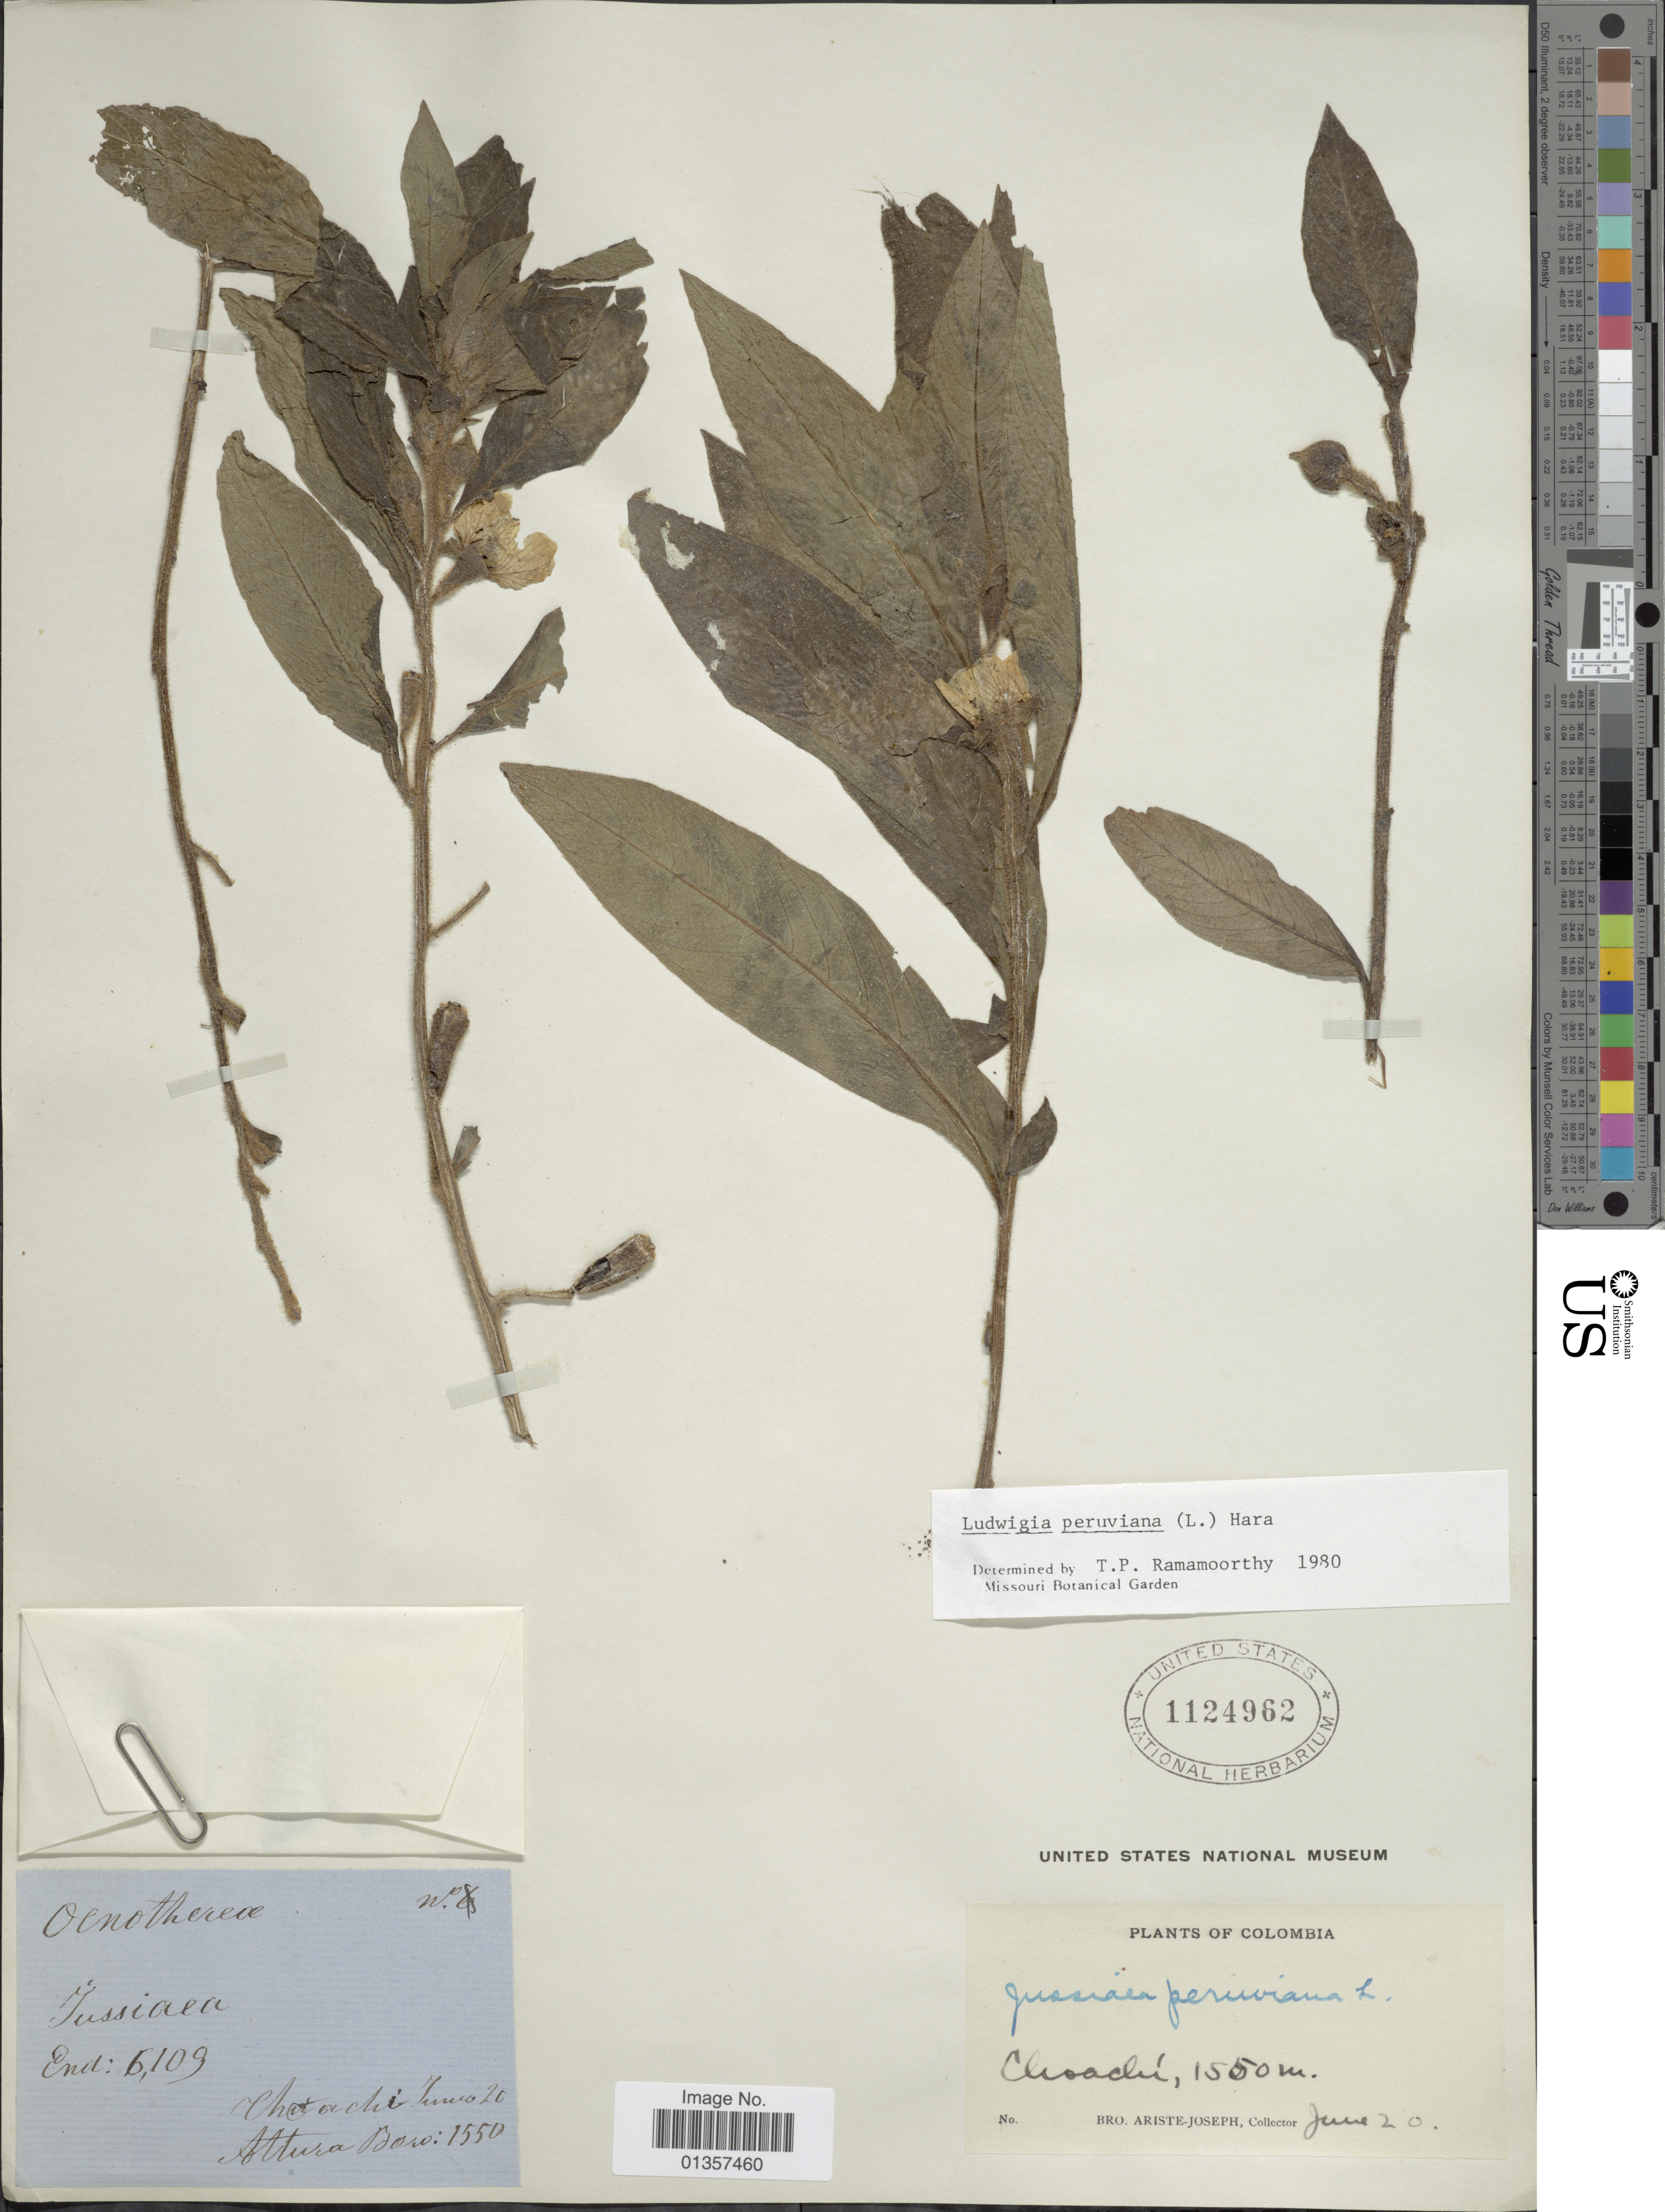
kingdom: Plantae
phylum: Tracheophyta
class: Magnoliopsida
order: Myrtales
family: Onagraceae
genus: Ludwigia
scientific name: Ludwigia peruviana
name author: (L.) H. Hara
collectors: Bro. Ariste-Joseph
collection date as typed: Transcribed d/m/y: /6/20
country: Colombia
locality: Choachí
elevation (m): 1550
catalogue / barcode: US 1124962